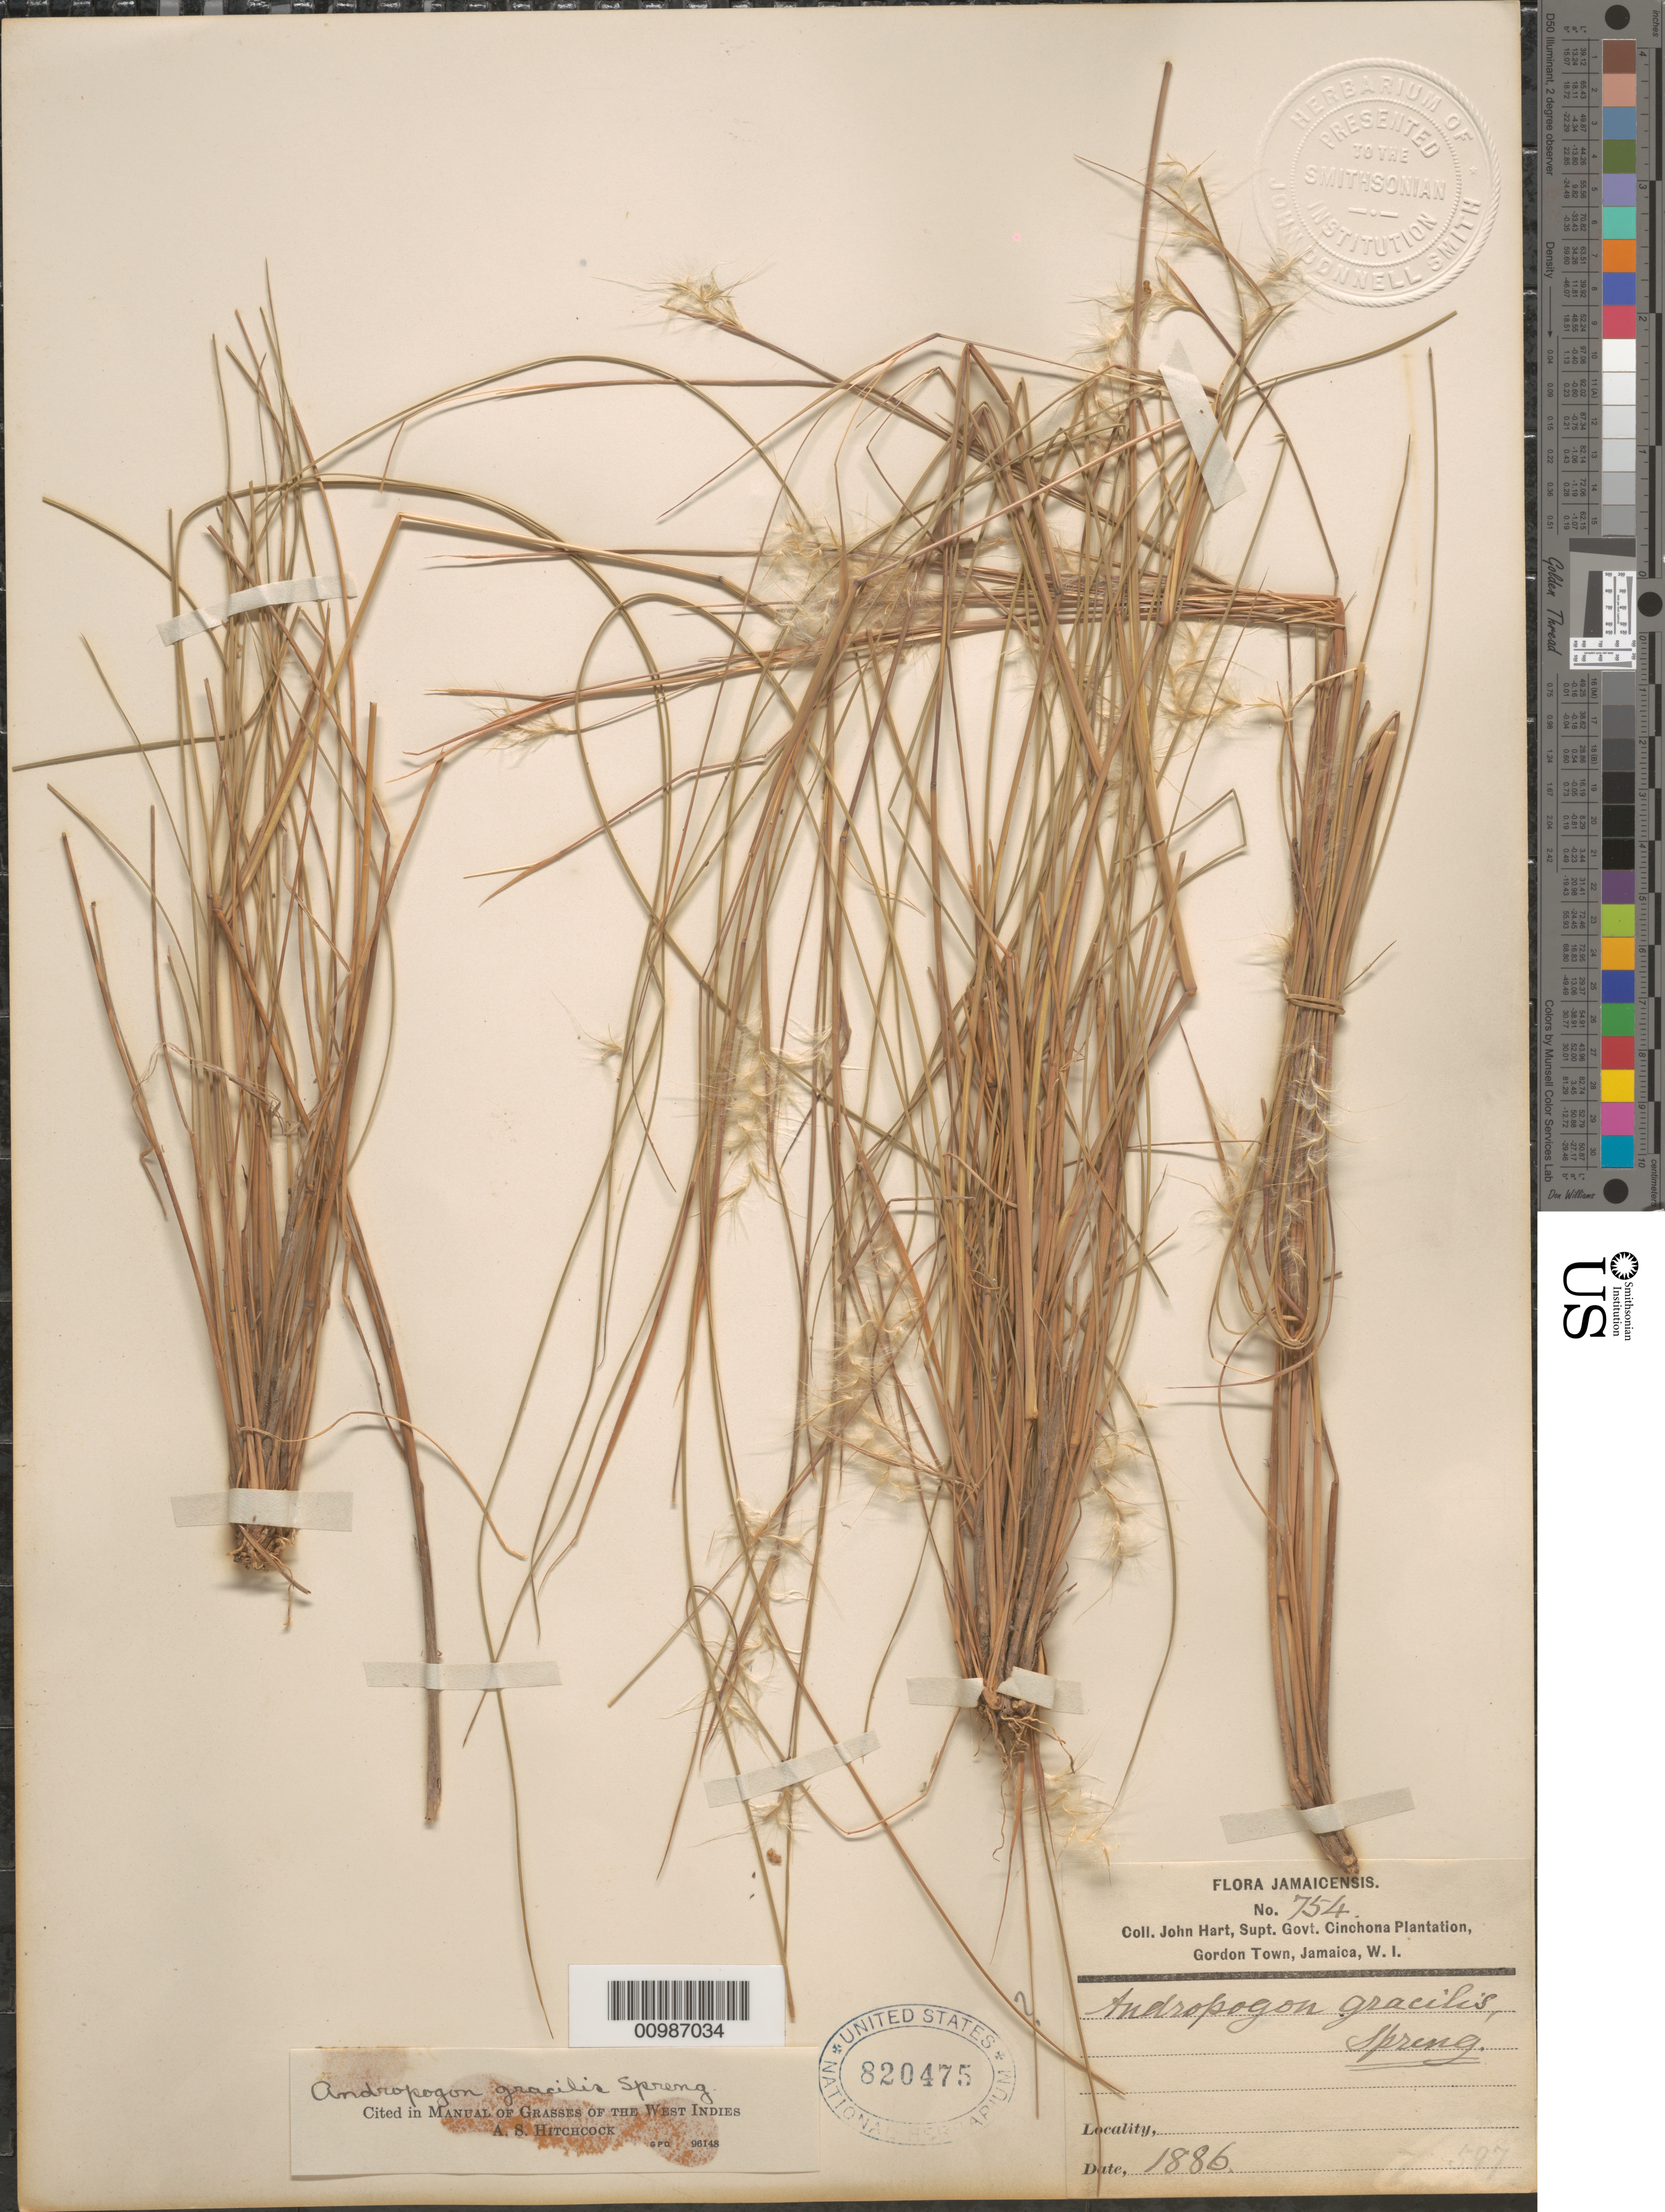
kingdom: Plantae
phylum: Tracheophyta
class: Liliopsida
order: Poales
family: Poaceae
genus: Andropogon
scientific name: Andropogon gracilis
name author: Spreng.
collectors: J. Hart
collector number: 754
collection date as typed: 1886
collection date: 1886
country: Jamaica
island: Jamaica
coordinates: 0 N, 0 E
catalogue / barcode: US 820475